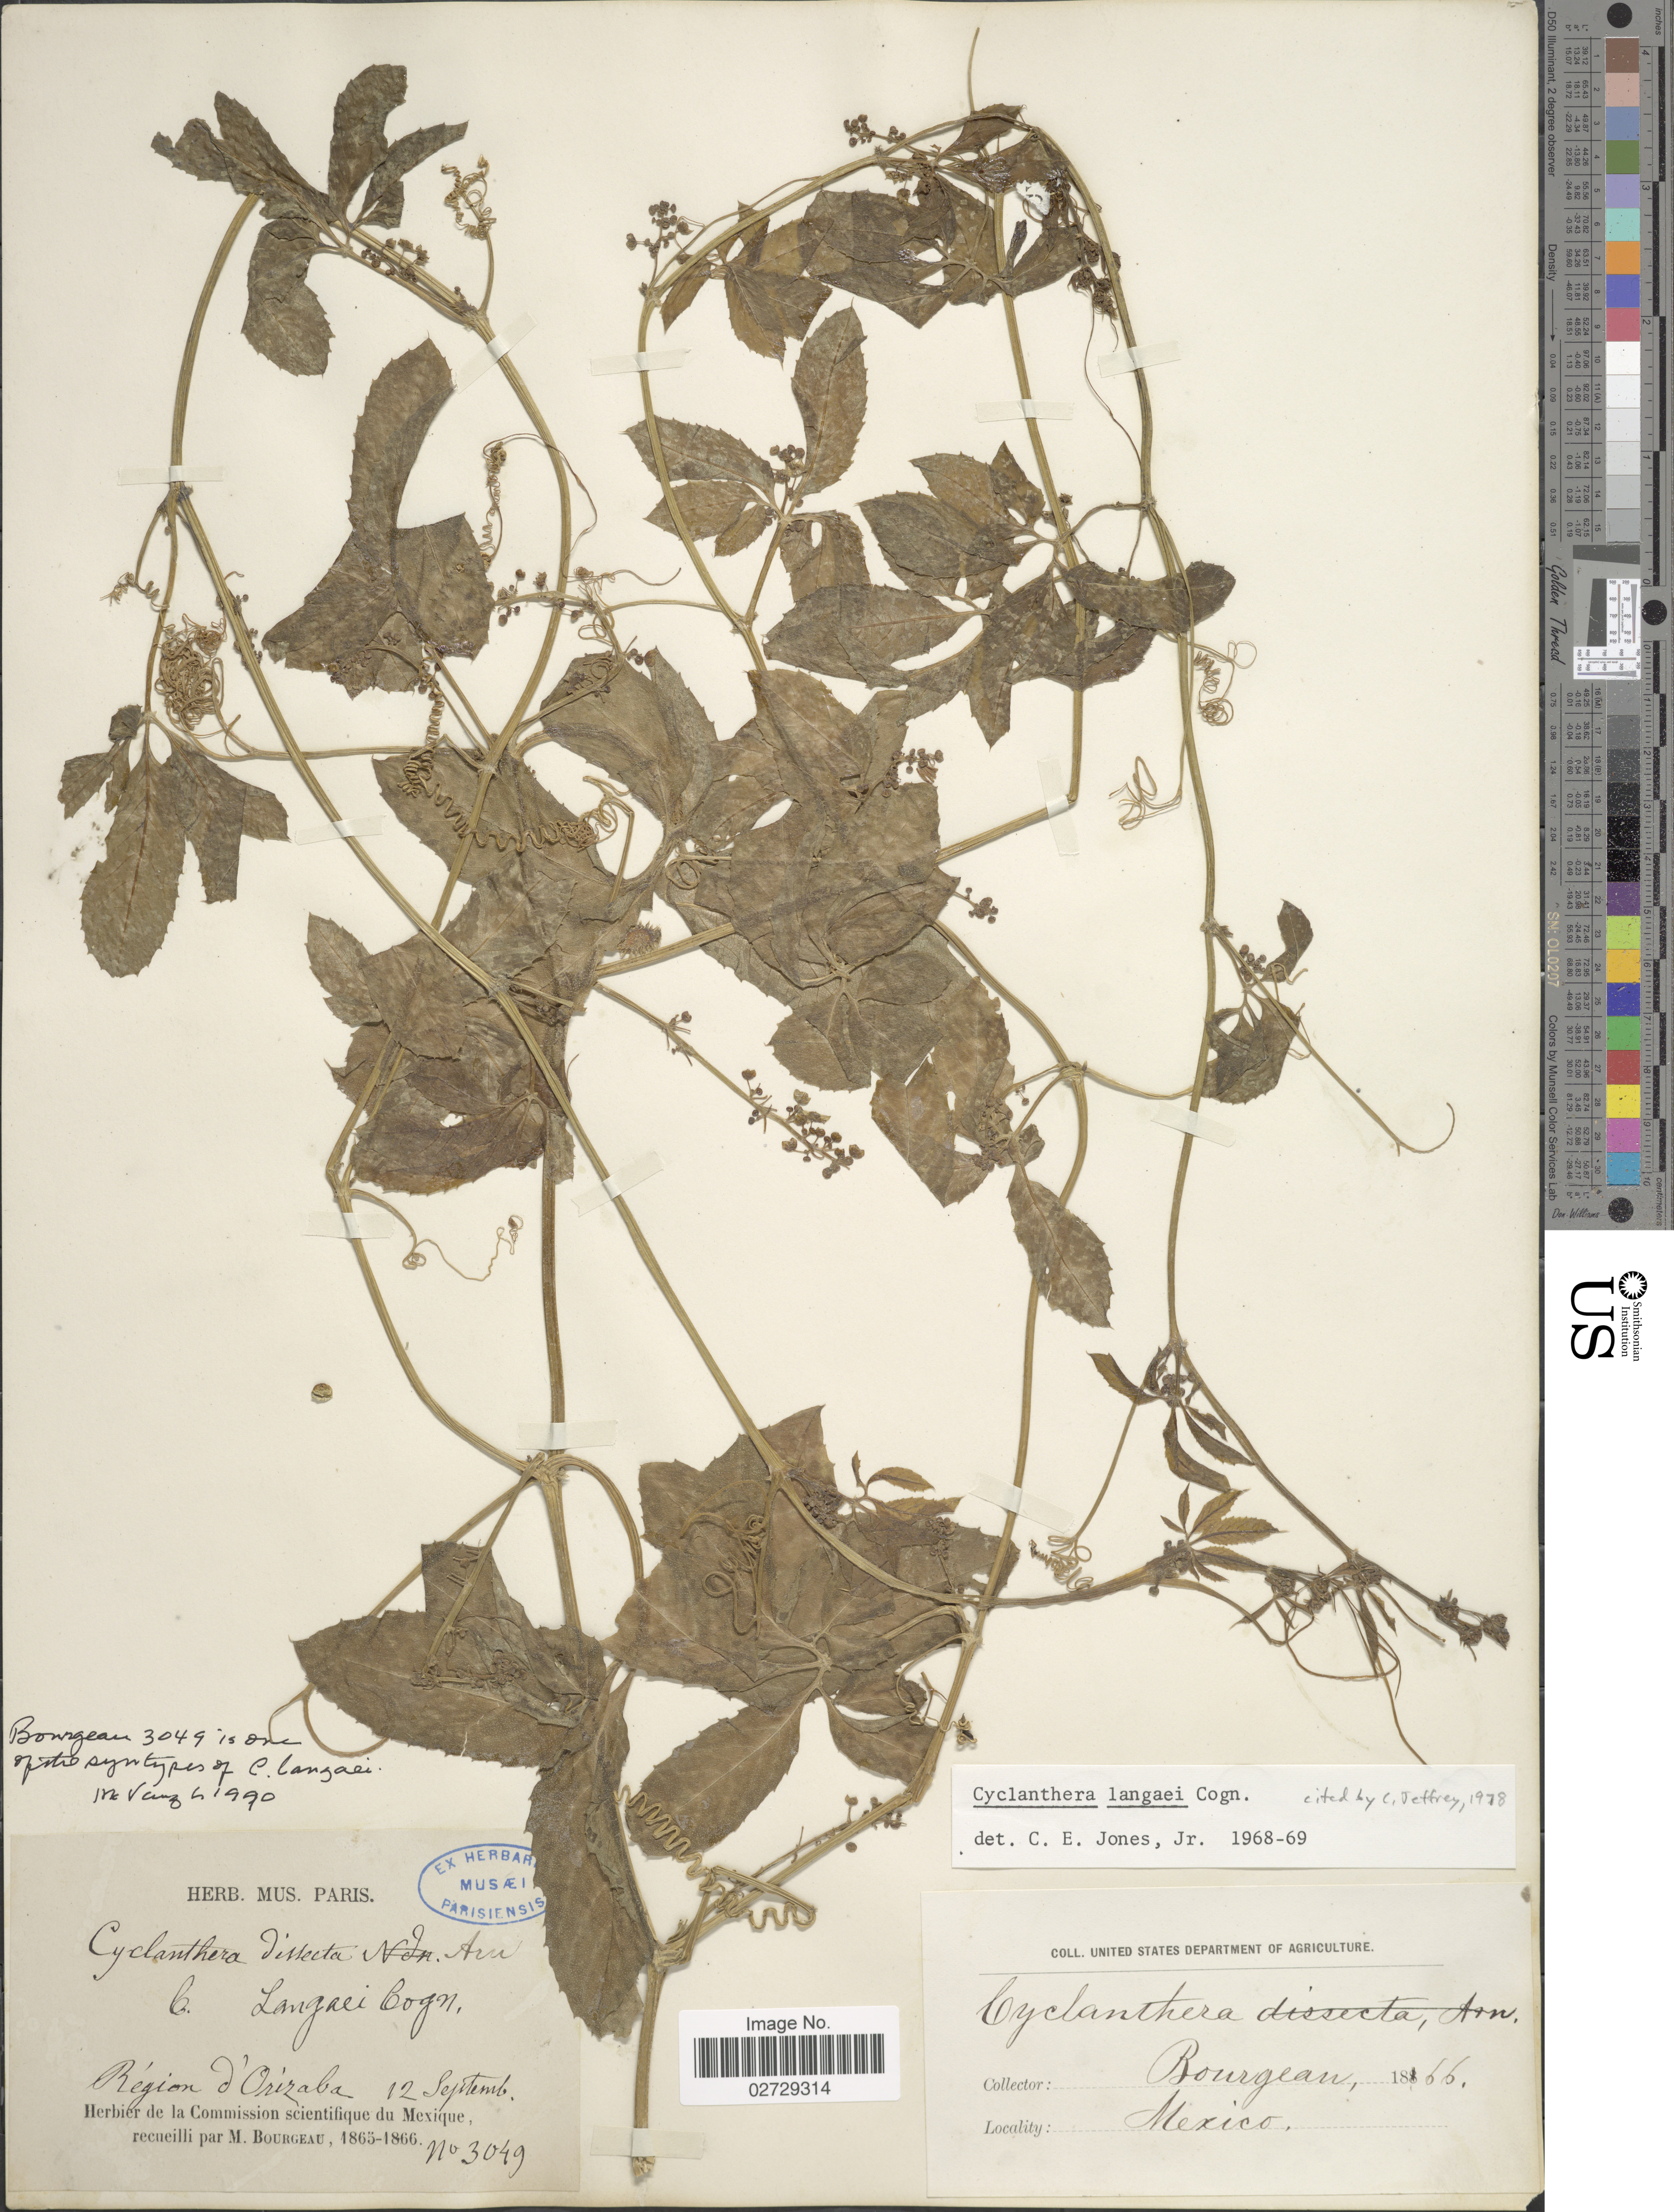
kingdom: Plantae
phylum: Tracheophyta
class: Magnoliopsida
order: Cucurbitales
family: Cucurbitaceae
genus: Cyclanthera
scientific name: Cyclanthera langaei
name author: Cogn.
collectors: M. Bourgeau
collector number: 3049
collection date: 1866-09-12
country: Mexico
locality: Region d'Orizaba.